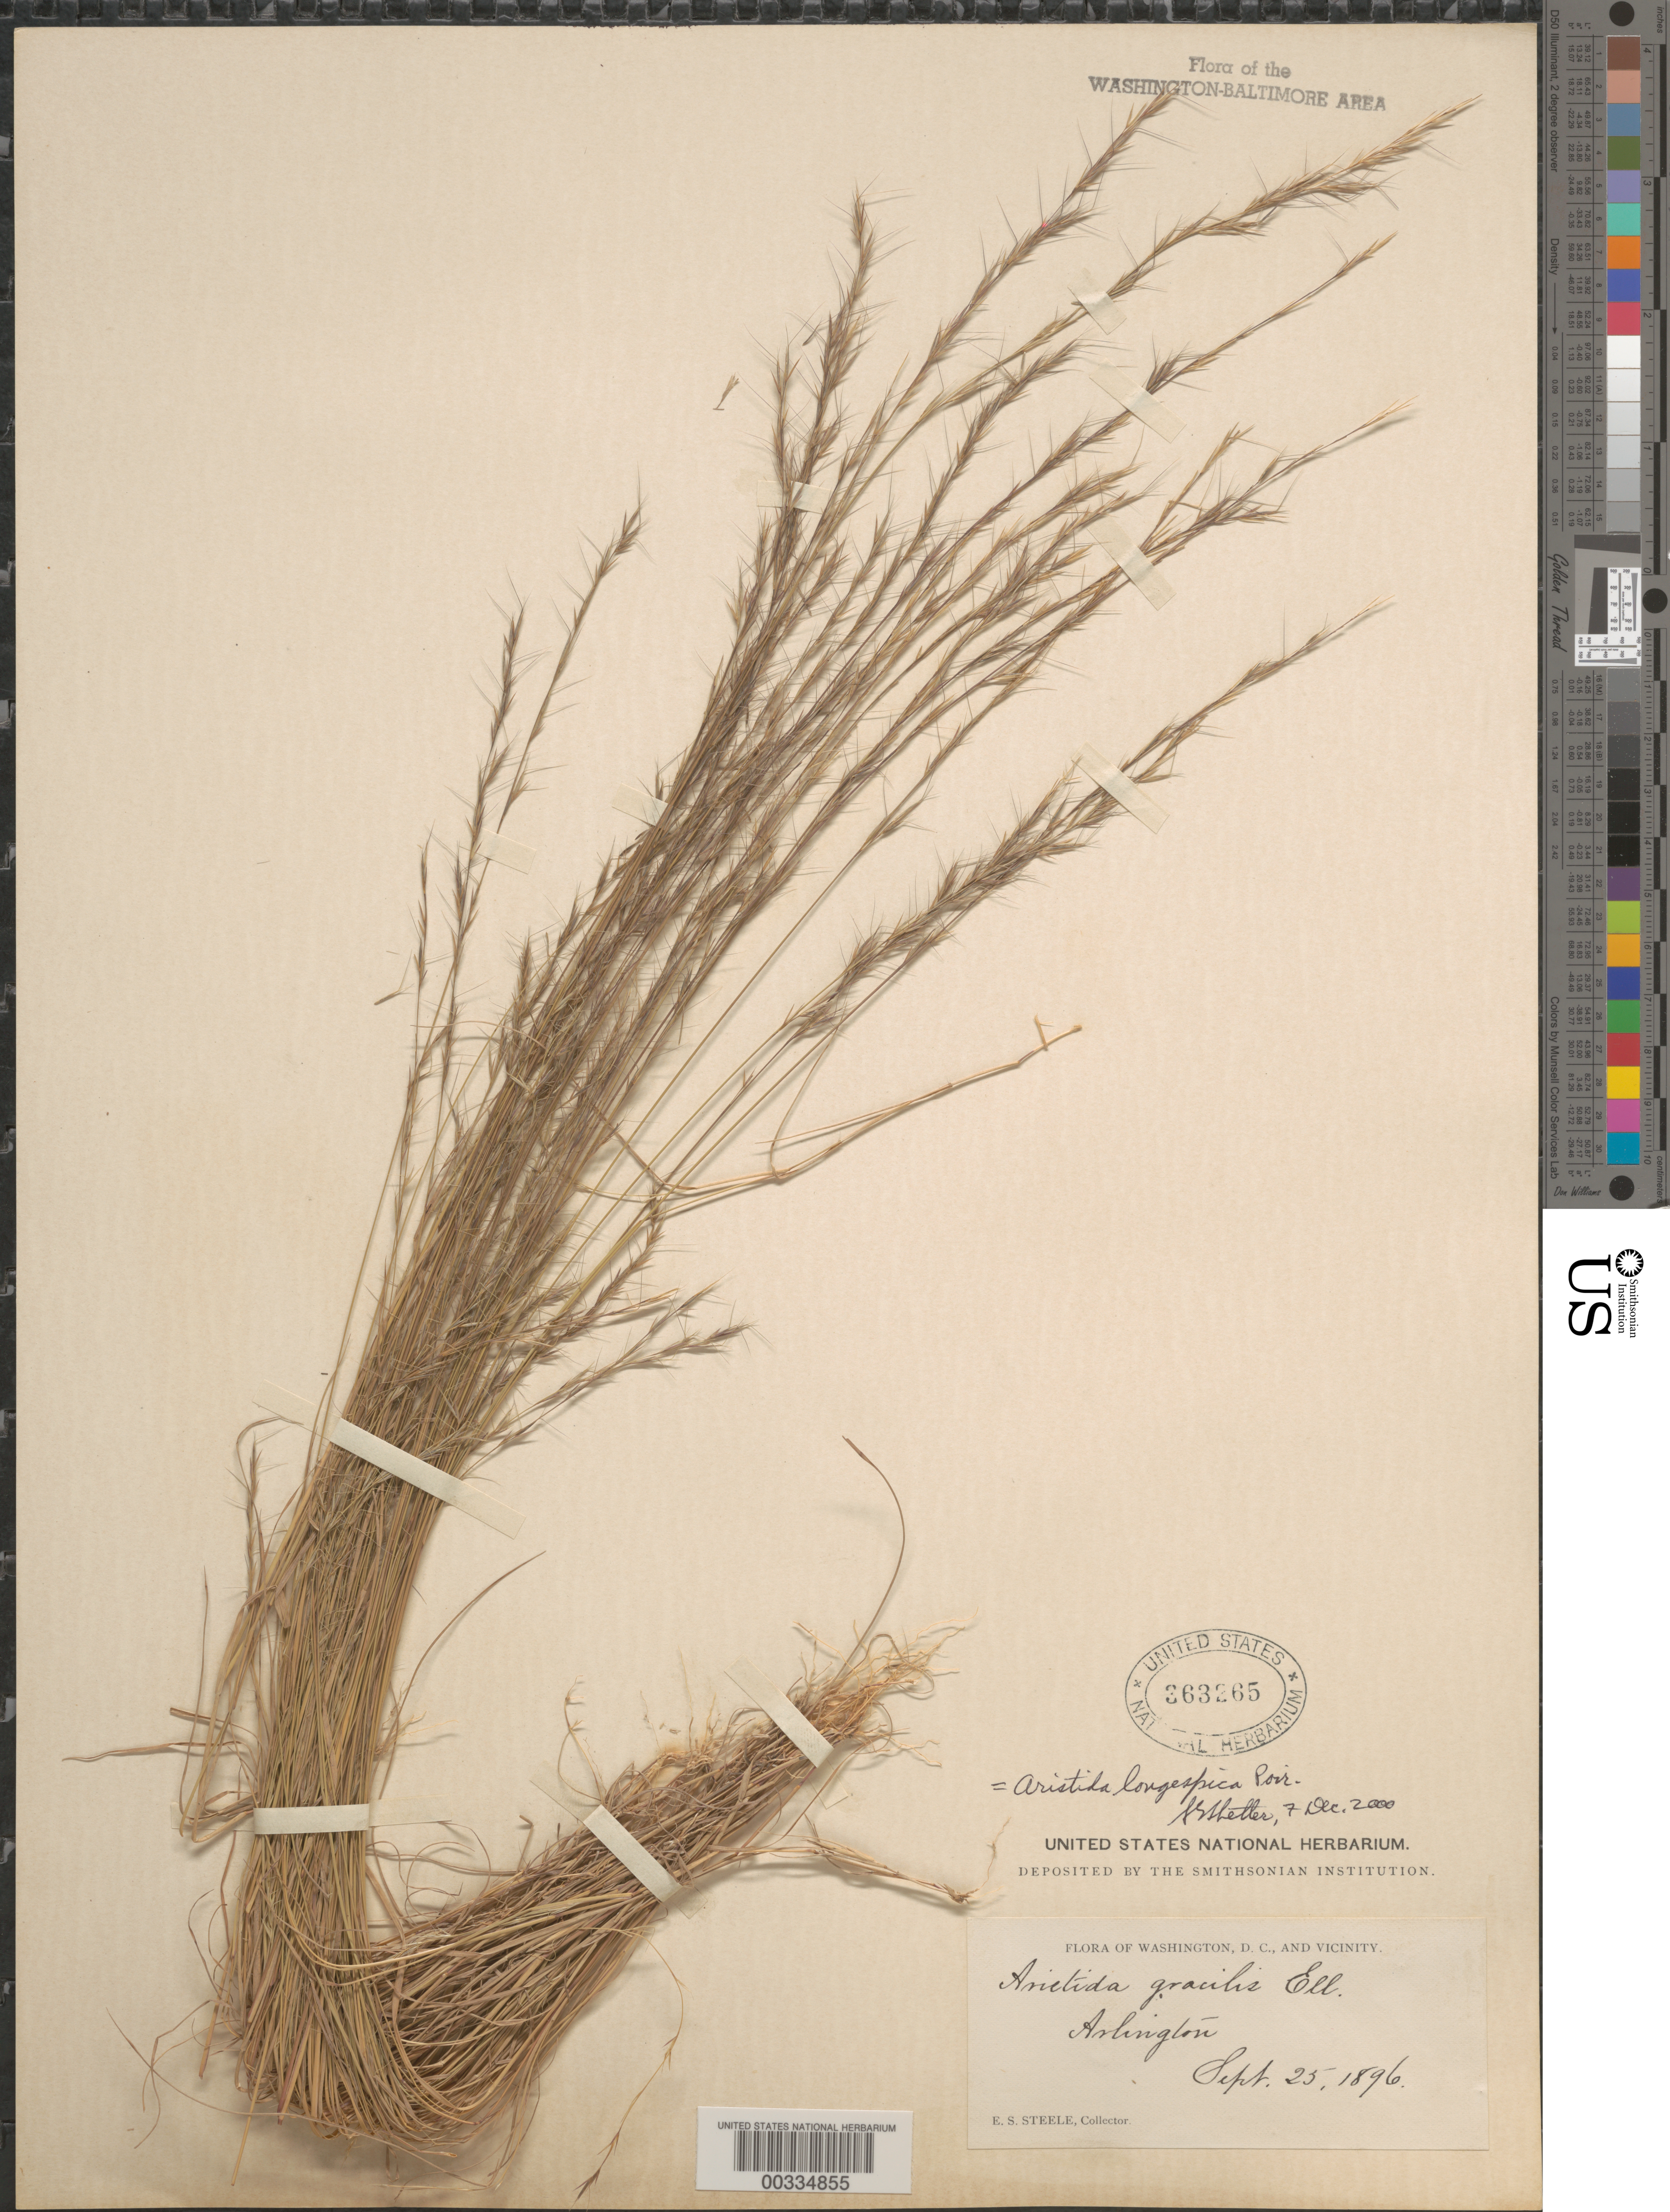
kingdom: Plantae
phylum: Tracheophyta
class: Liliopsida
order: Poales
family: Poaceae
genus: Aristida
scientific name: Aristida longespica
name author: Poir.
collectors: E. Steele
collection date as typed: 25 Sep 1896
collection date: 1896-09-25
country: United States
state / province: Virginia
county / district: Arlington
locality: Arlington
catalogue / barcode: US 363265